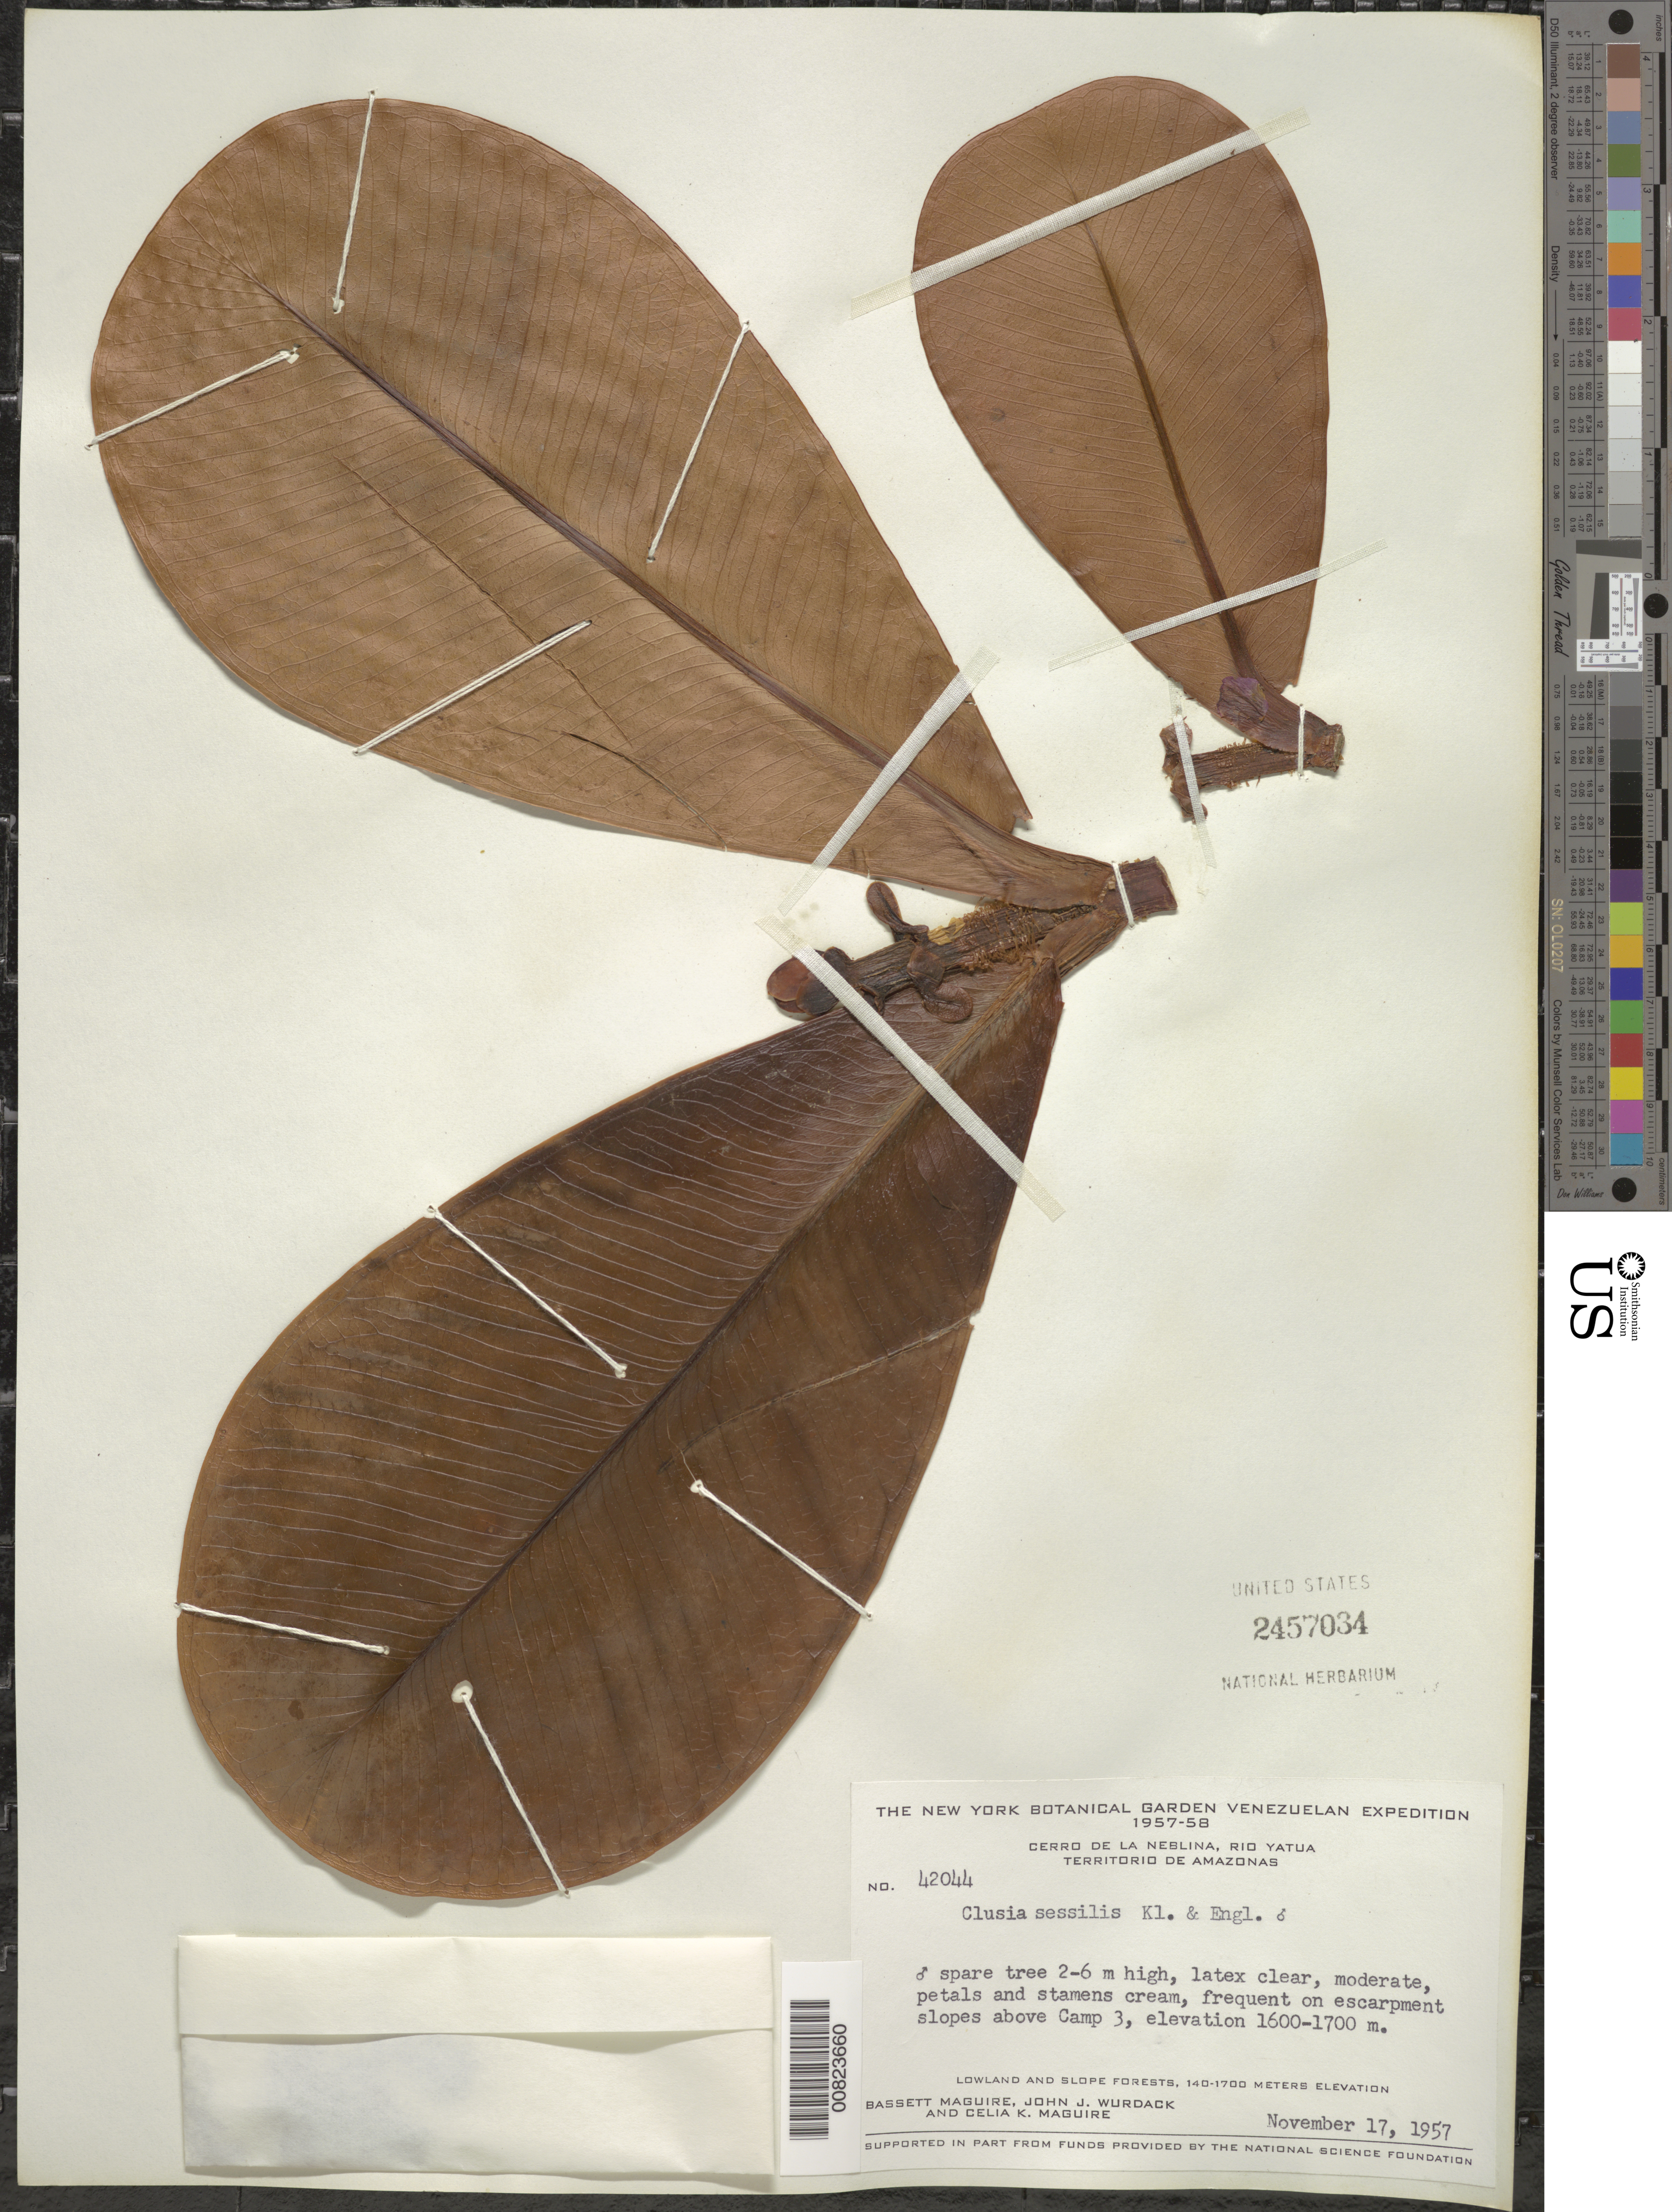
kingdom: Plantae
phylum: Tracheophyta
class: Magnoliopsida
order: Malpighiales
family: Clusiaceae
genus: Clusia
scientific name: Clusia sessilis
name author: Klotzsch ex Engl.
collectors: B. Maguire, J. J. Wurdack & C. K. Maguire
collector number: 42044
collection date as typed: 17-Nov-57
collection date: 1957-11-17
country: Venezuela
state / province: Amazonas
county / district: Río Negro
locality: Cerro de la Neblina, Río Yatua, Camp 3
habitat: Escarpment slopes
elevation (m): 1600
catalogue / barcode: US 2457034